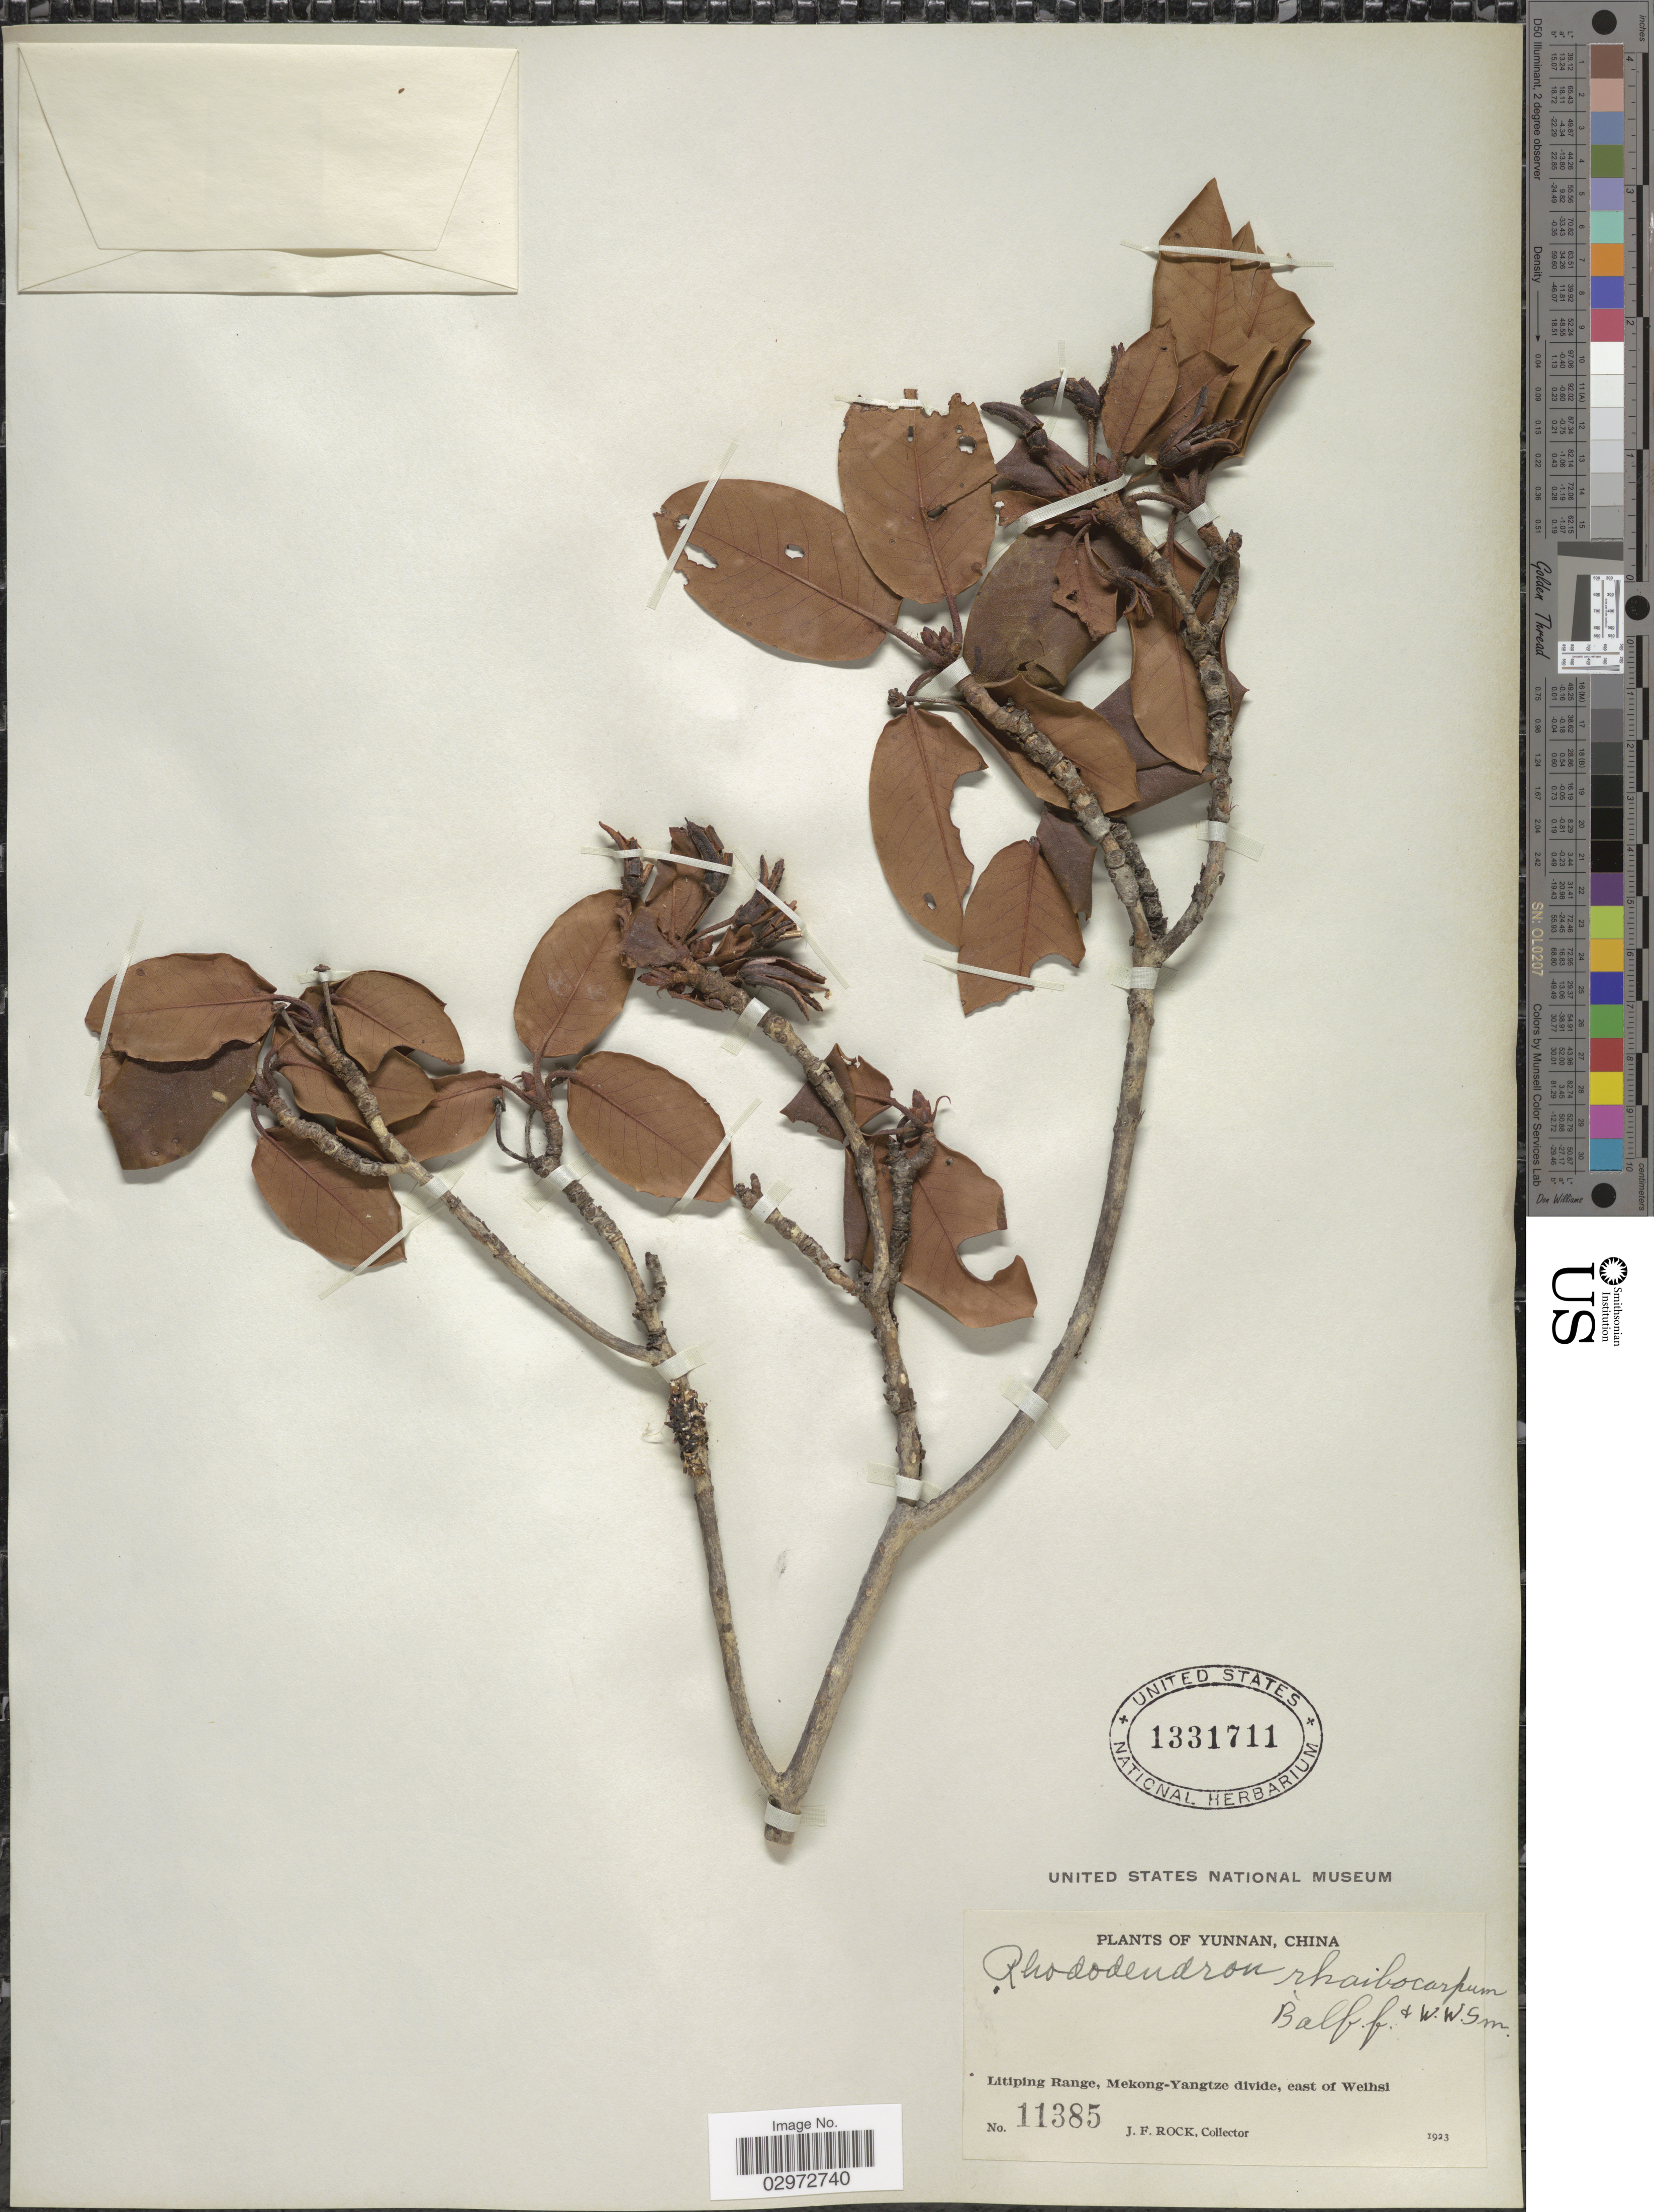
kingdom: Plantae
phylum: Tracheophyta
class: Magnoliopsida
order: Ericales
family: Ericaceae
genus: Rhododendron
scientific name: Rhododendron rhaibocarpum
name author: Balf. f. & W.W. Sm.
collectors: J. Rock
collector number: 11385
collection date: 1923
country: China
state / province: Yunnan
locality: Litiping Range, Mekong-Yangtze divide, east of Weihsi.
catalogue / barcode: US 1331711